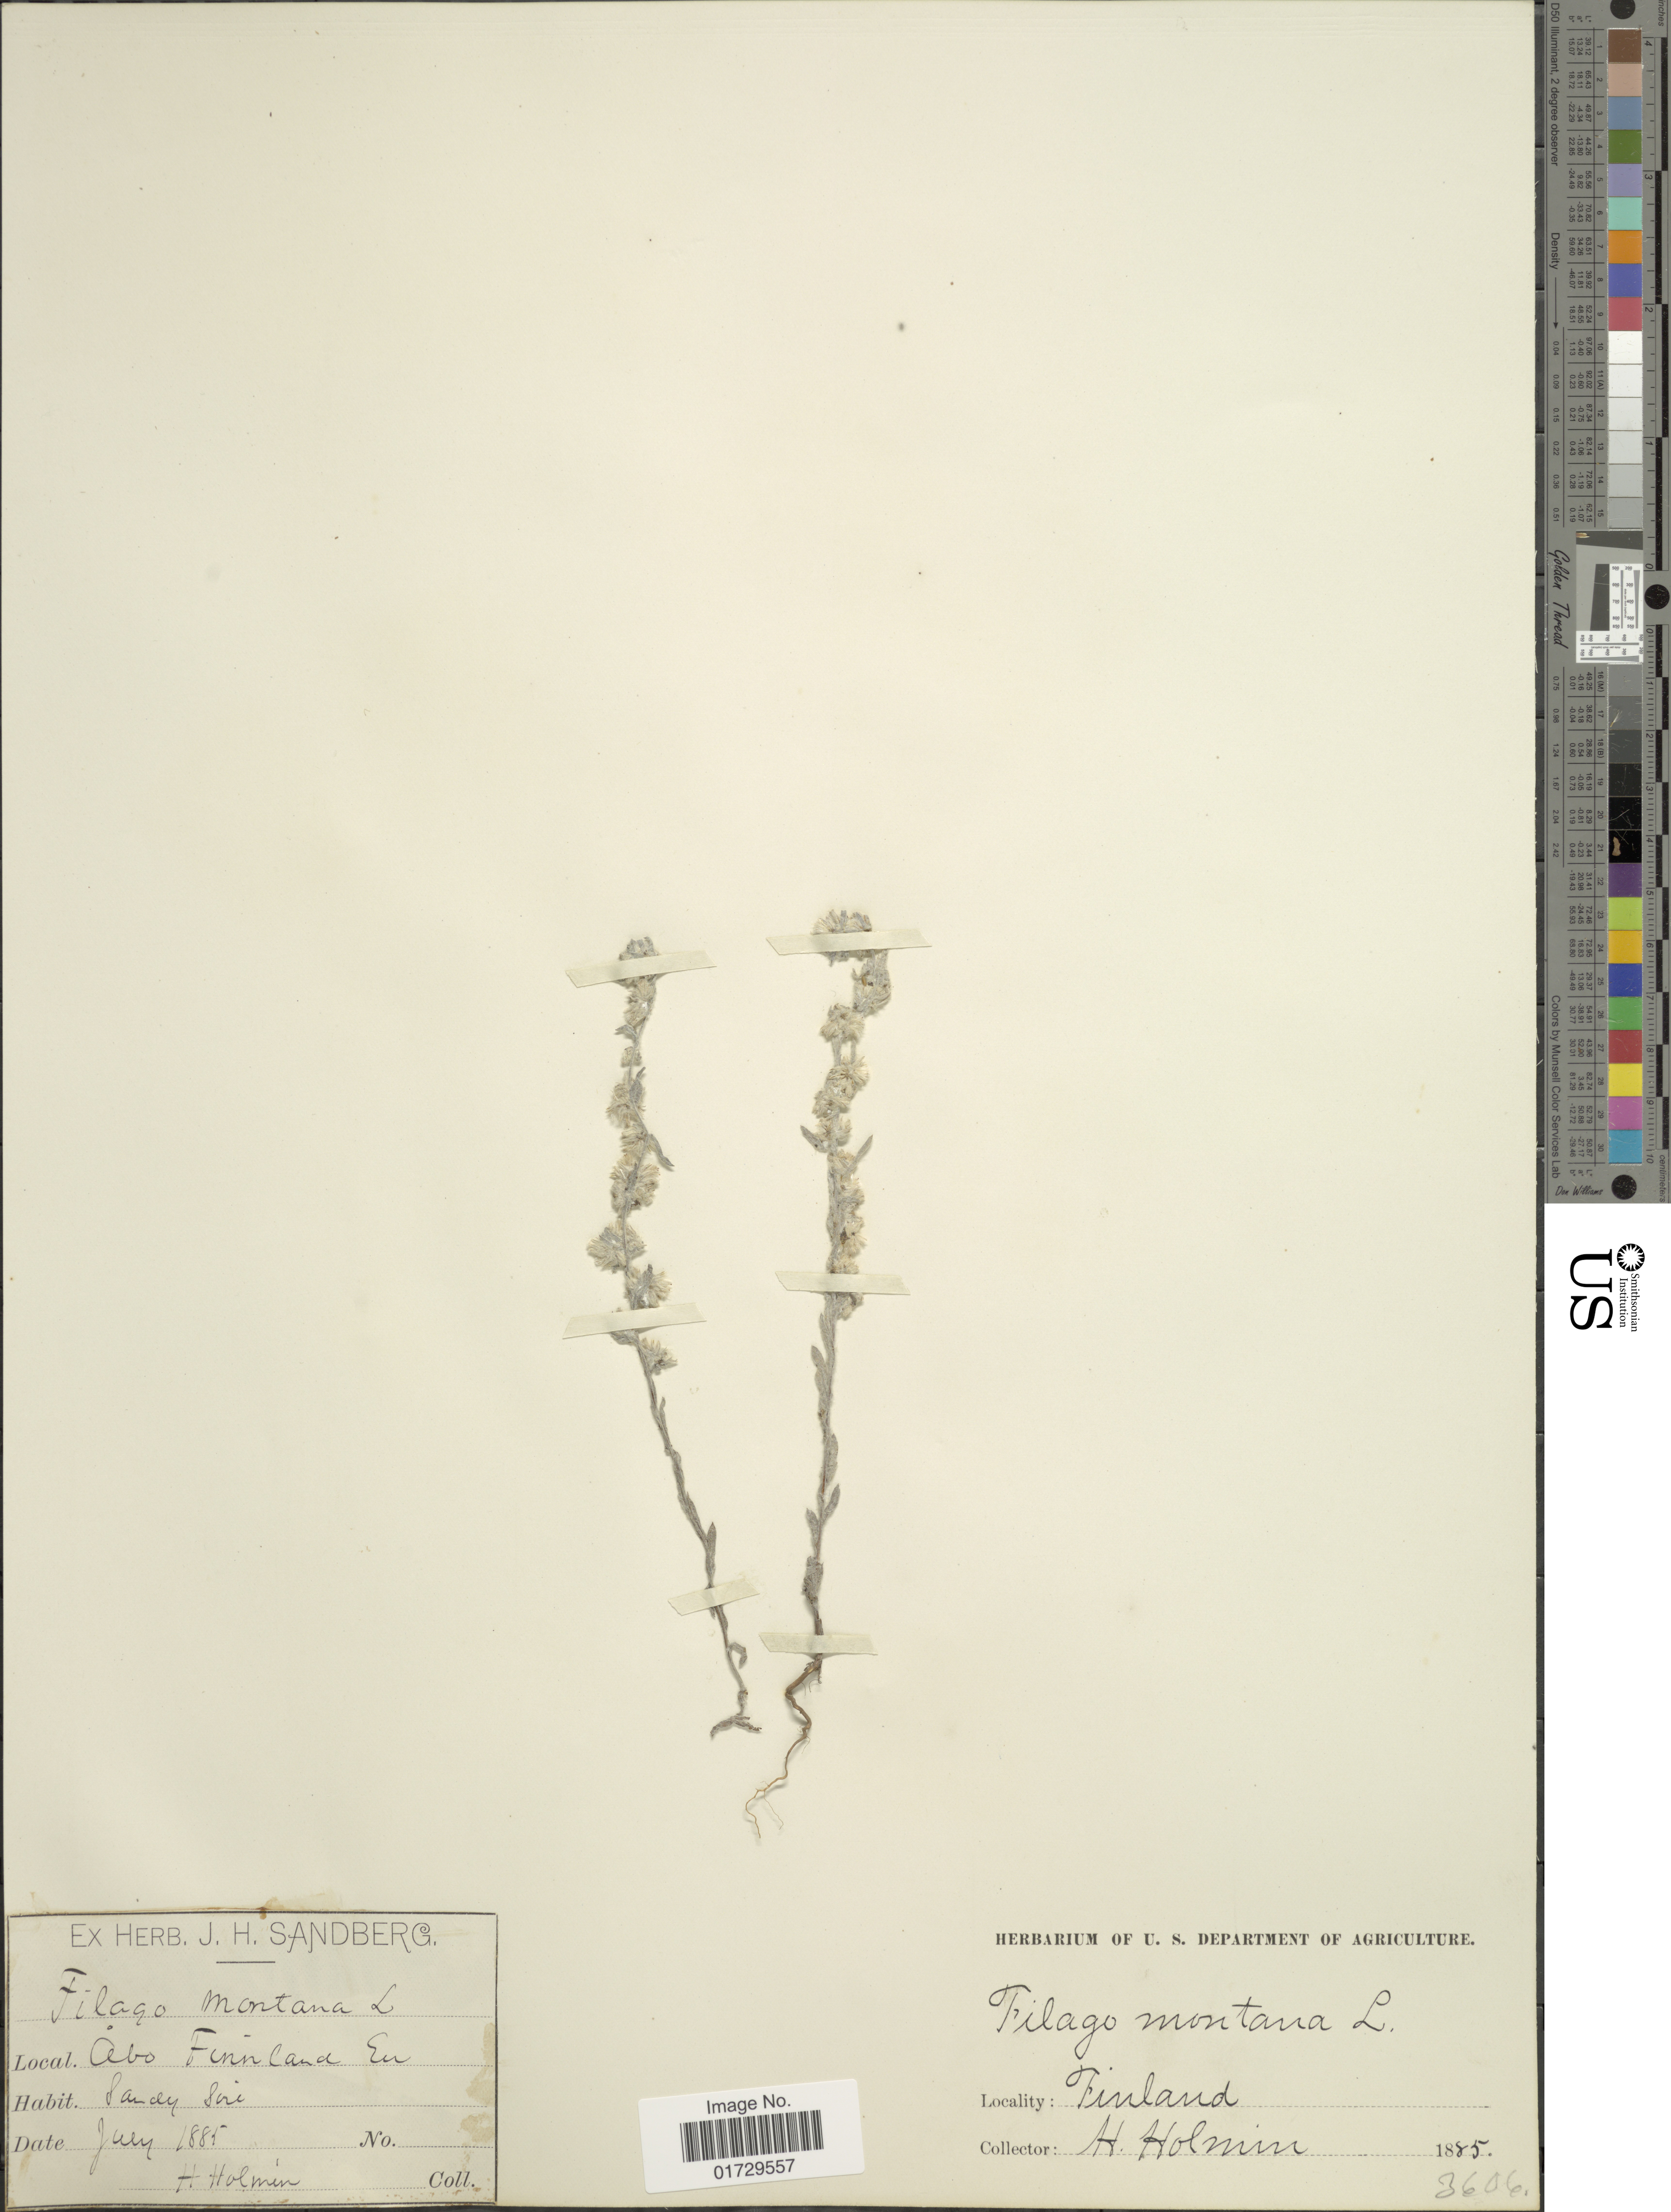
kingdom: Plantae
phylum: Tracheophyta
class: Magnoliopsida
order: Asterales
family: Asteraceae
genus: Filago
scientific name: Filago montana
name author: L.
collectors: H. Holmin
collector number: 3606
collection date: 1885-07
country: Finland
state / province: Varsinais-Suomi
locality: Åbo [Turku]